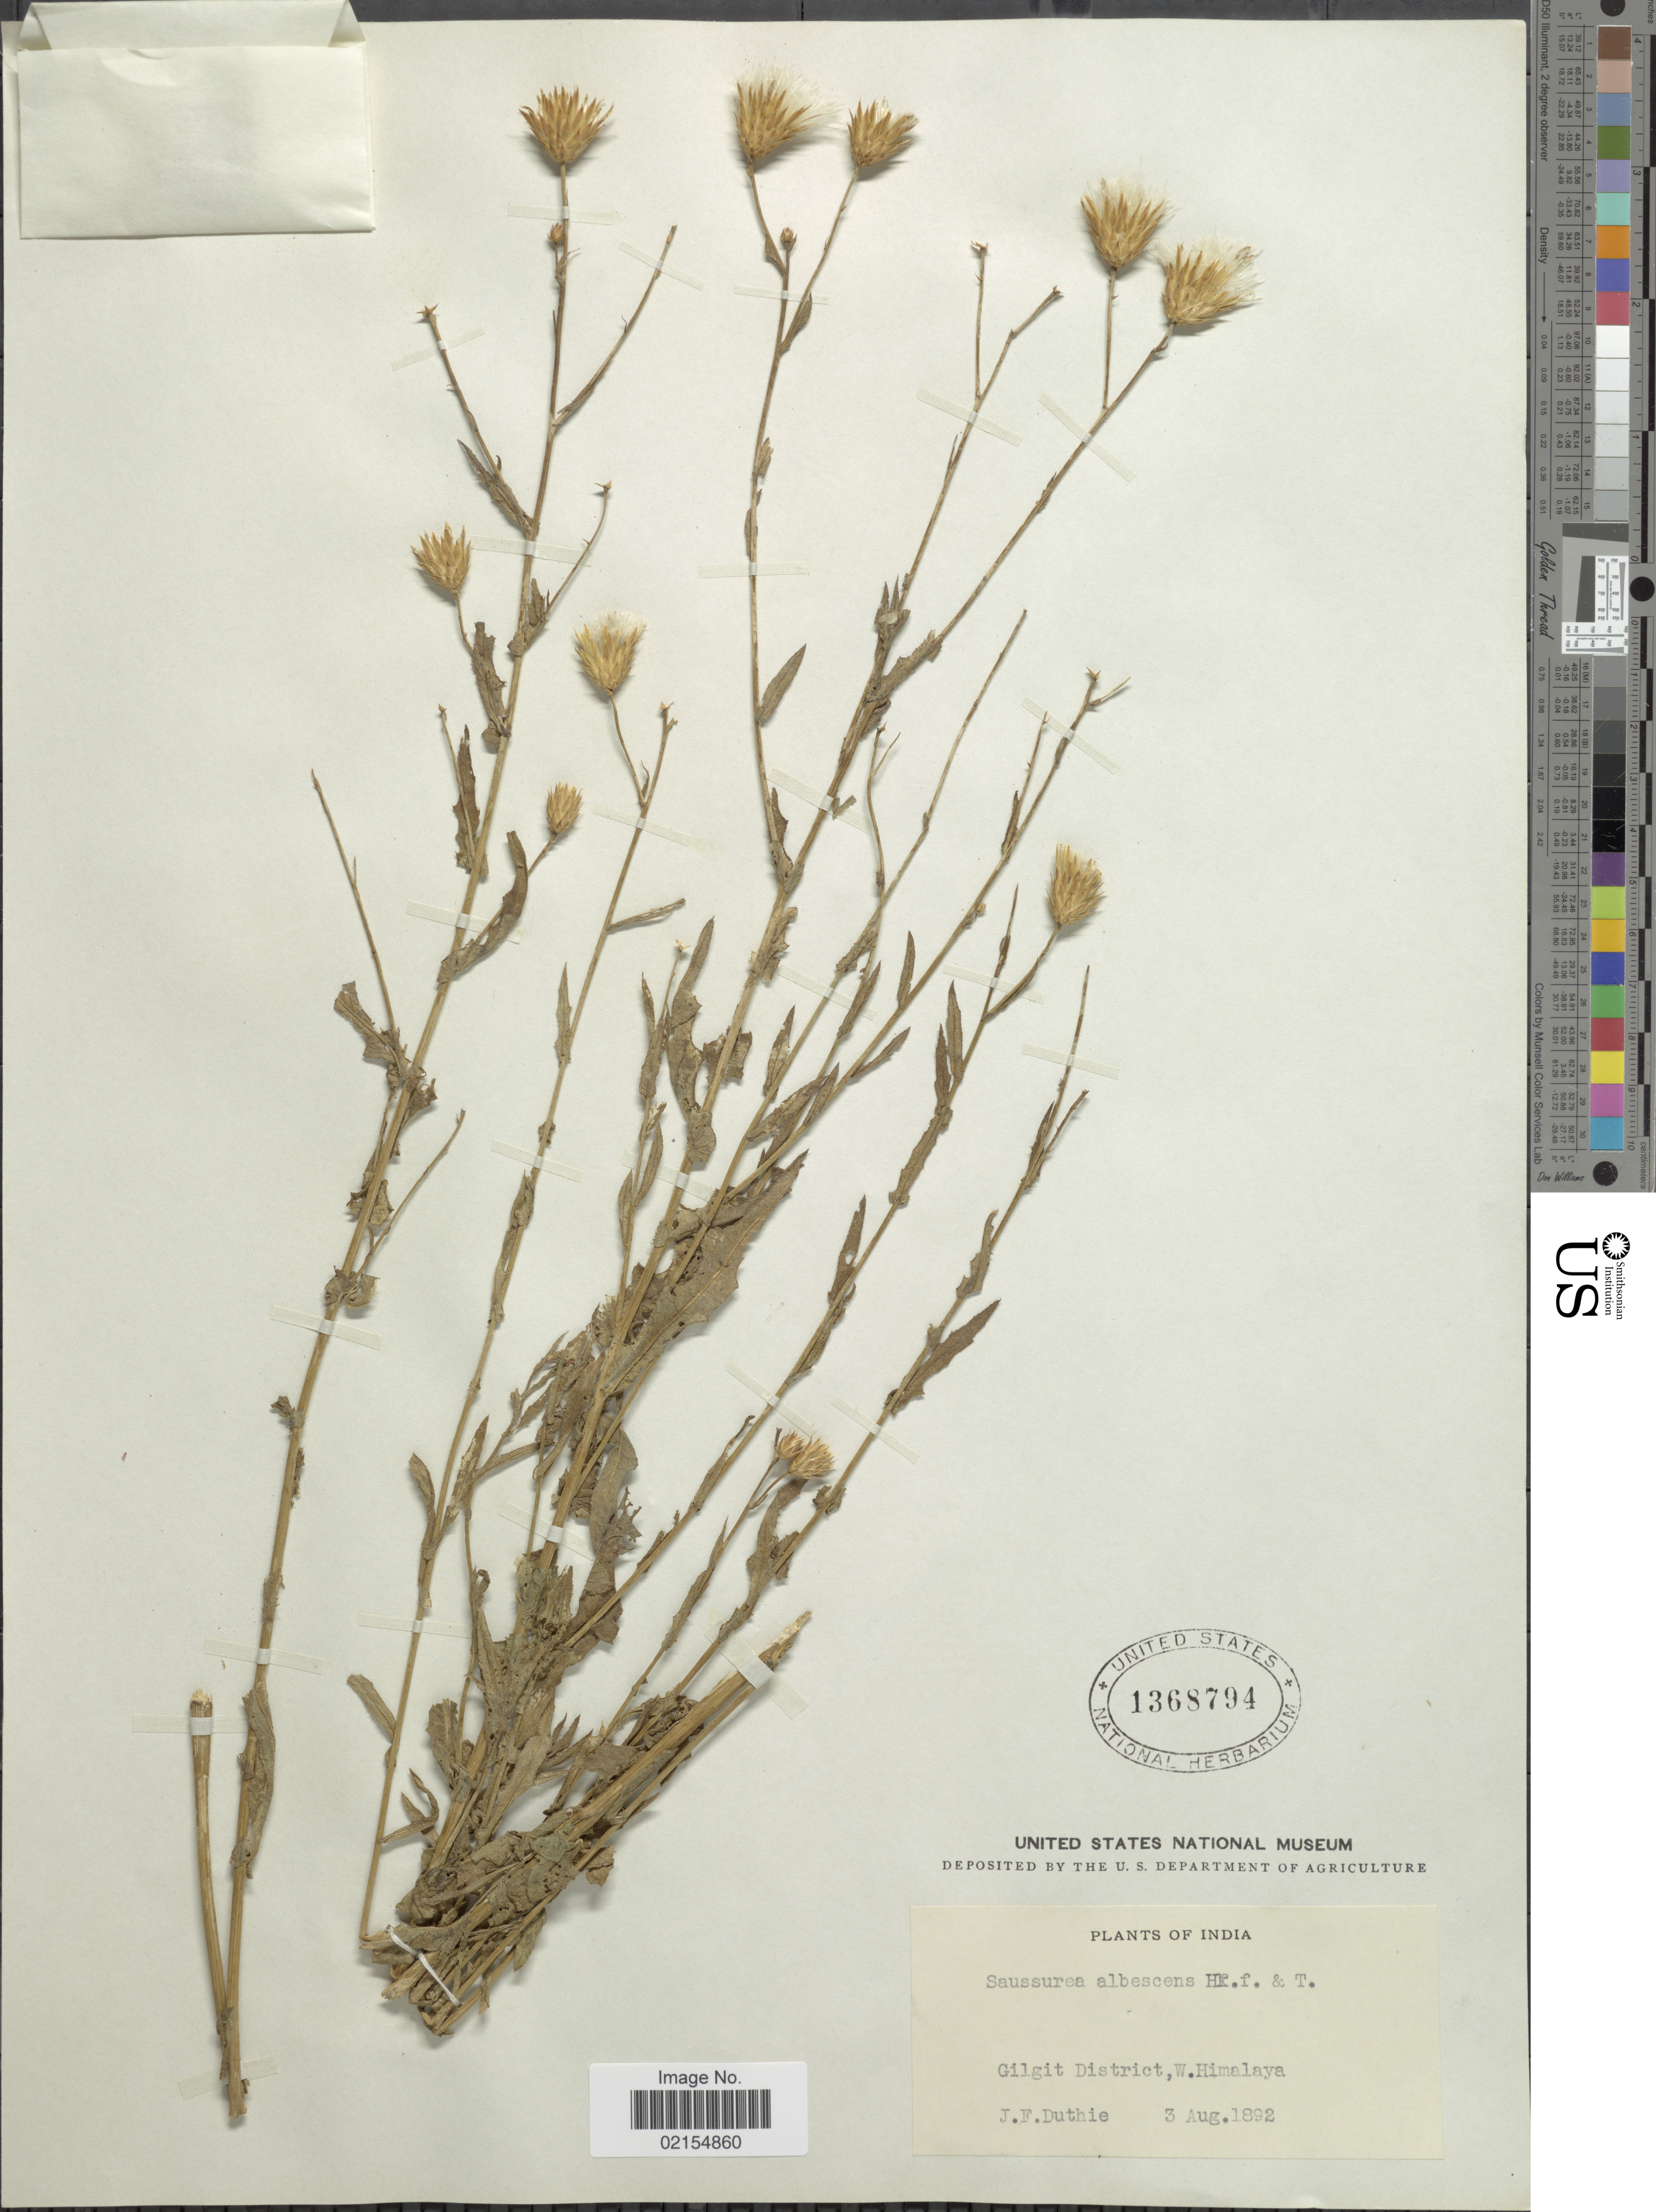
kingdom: Plantae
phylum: Tracheophyta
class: Magnoliopsida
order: Asterales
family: Asteraceae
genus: Himalaiella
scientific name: Himalaiella chenopodiifolia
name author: (Klatt) Raab-Straube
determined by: Chen, Yousheng S.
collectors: J. F. Duthie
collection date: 1892-08-03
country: Pakistan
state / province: Gilgit-Baltistan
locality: Gilgit District, W. Himalaya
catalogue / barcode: US 1368794